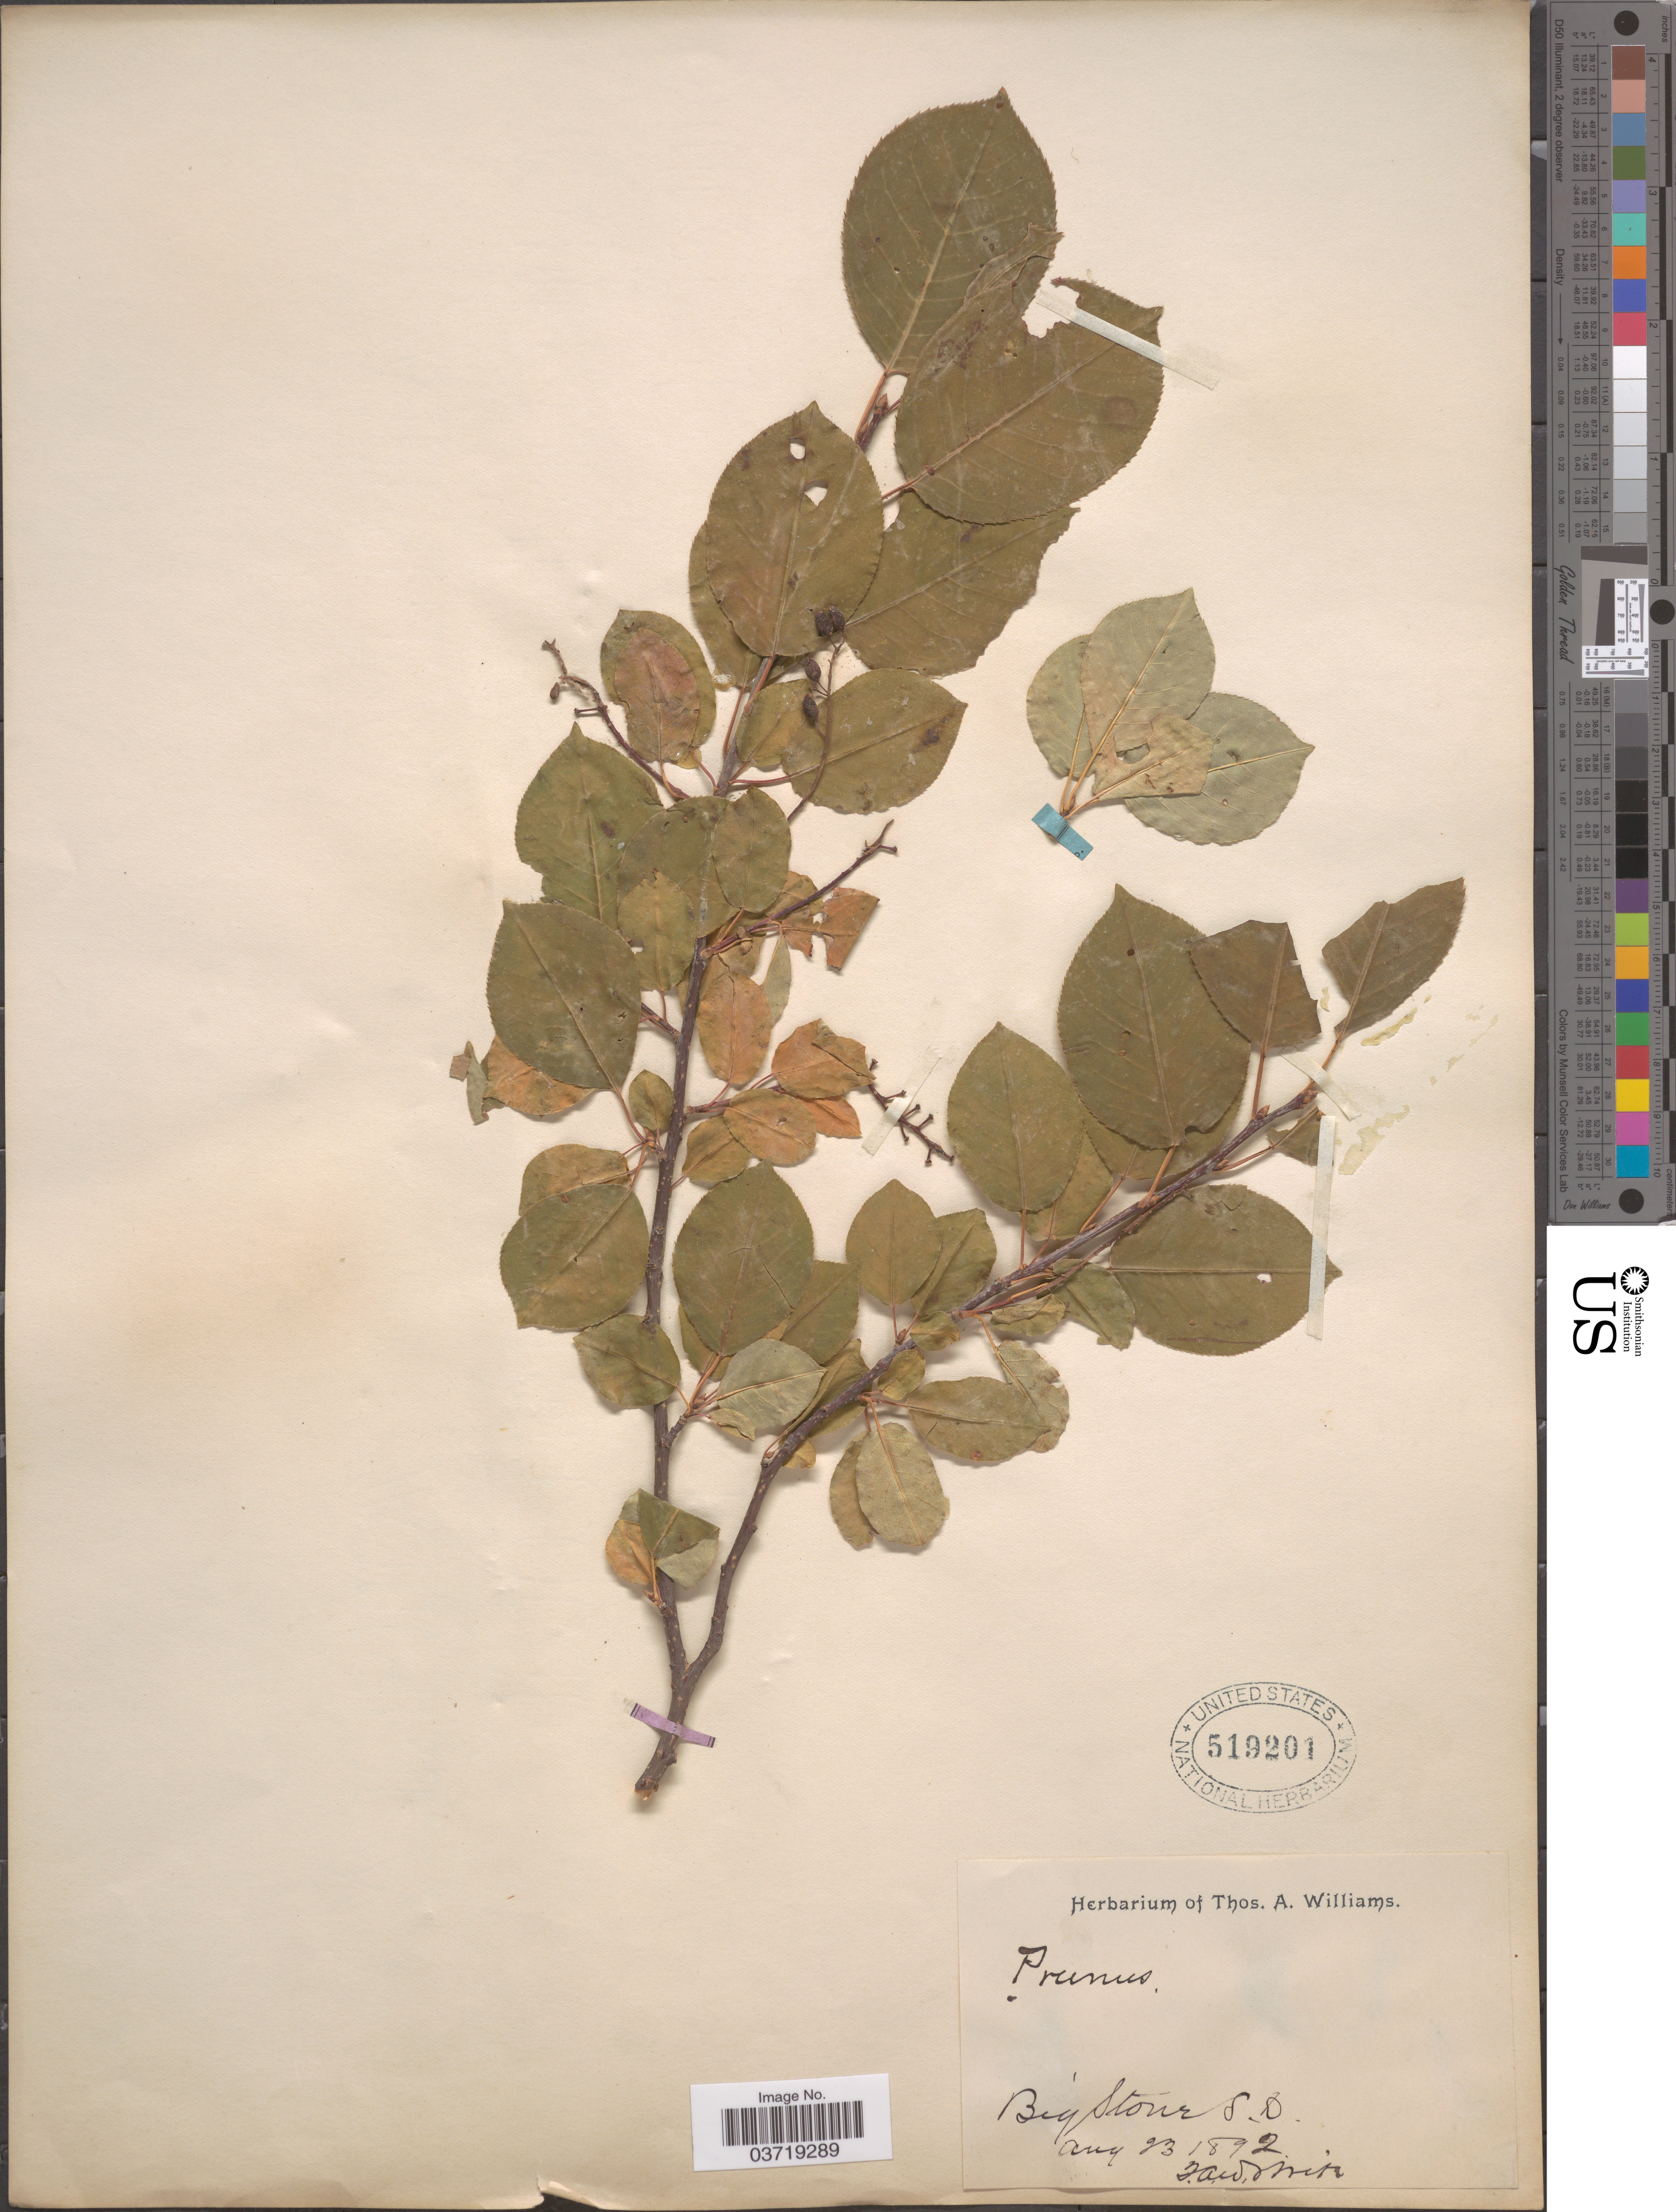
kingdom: Plantae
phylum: Tracheophyta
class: Magnoliopsida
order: Rosales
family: Rosaceae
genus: Prunus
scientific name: Prunus virginiana var. demissa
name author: (Nutt.) Torr.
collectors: T. A. Williams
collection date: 1892-08-23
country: United States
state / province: South Dakota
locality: Big Stone.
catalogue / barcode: US 519201